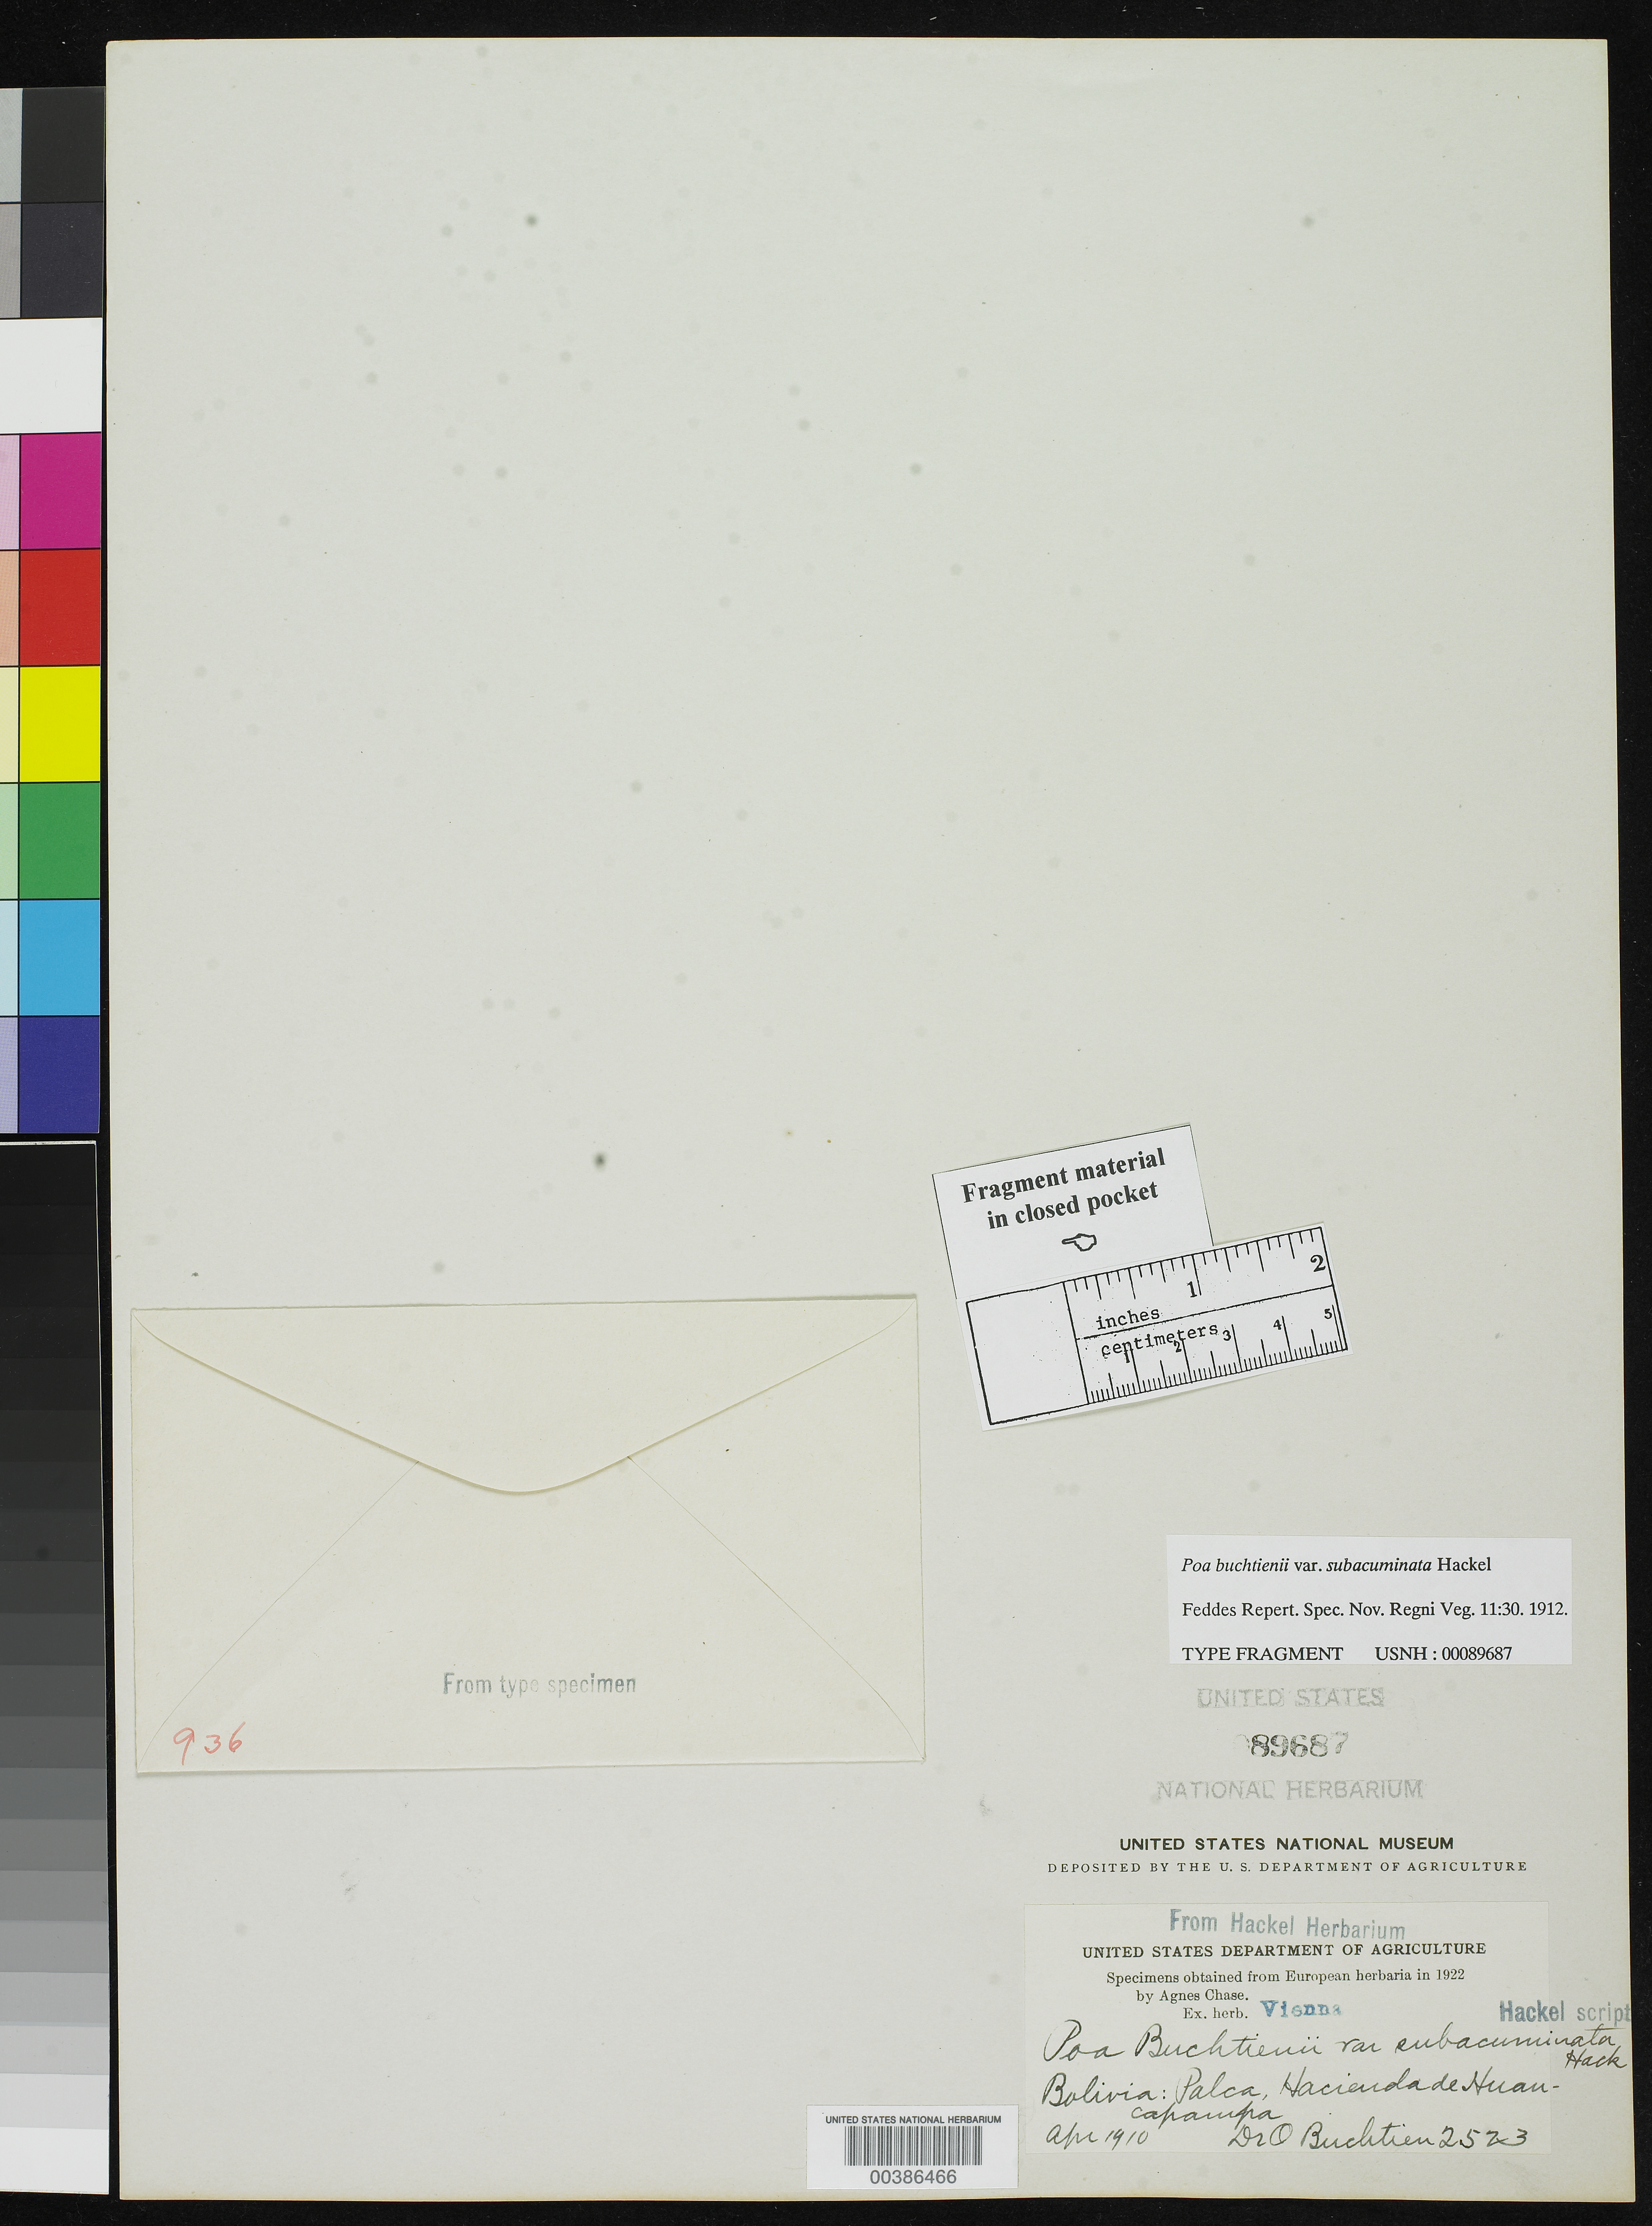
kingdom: Plantae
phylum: Tracheophyta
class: Liliopsida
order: Poales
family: Poaceae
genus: Poa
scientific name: Poa buchtienii var. subacuminata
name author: Hack.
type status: Type Fragment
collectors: O. Buchtien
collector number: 2523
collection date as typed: Apr 1910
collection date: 1910-04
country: Bolivia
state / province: La Paz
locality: Palca, Hacienda de Hauncapampa.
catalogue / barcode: US 89687